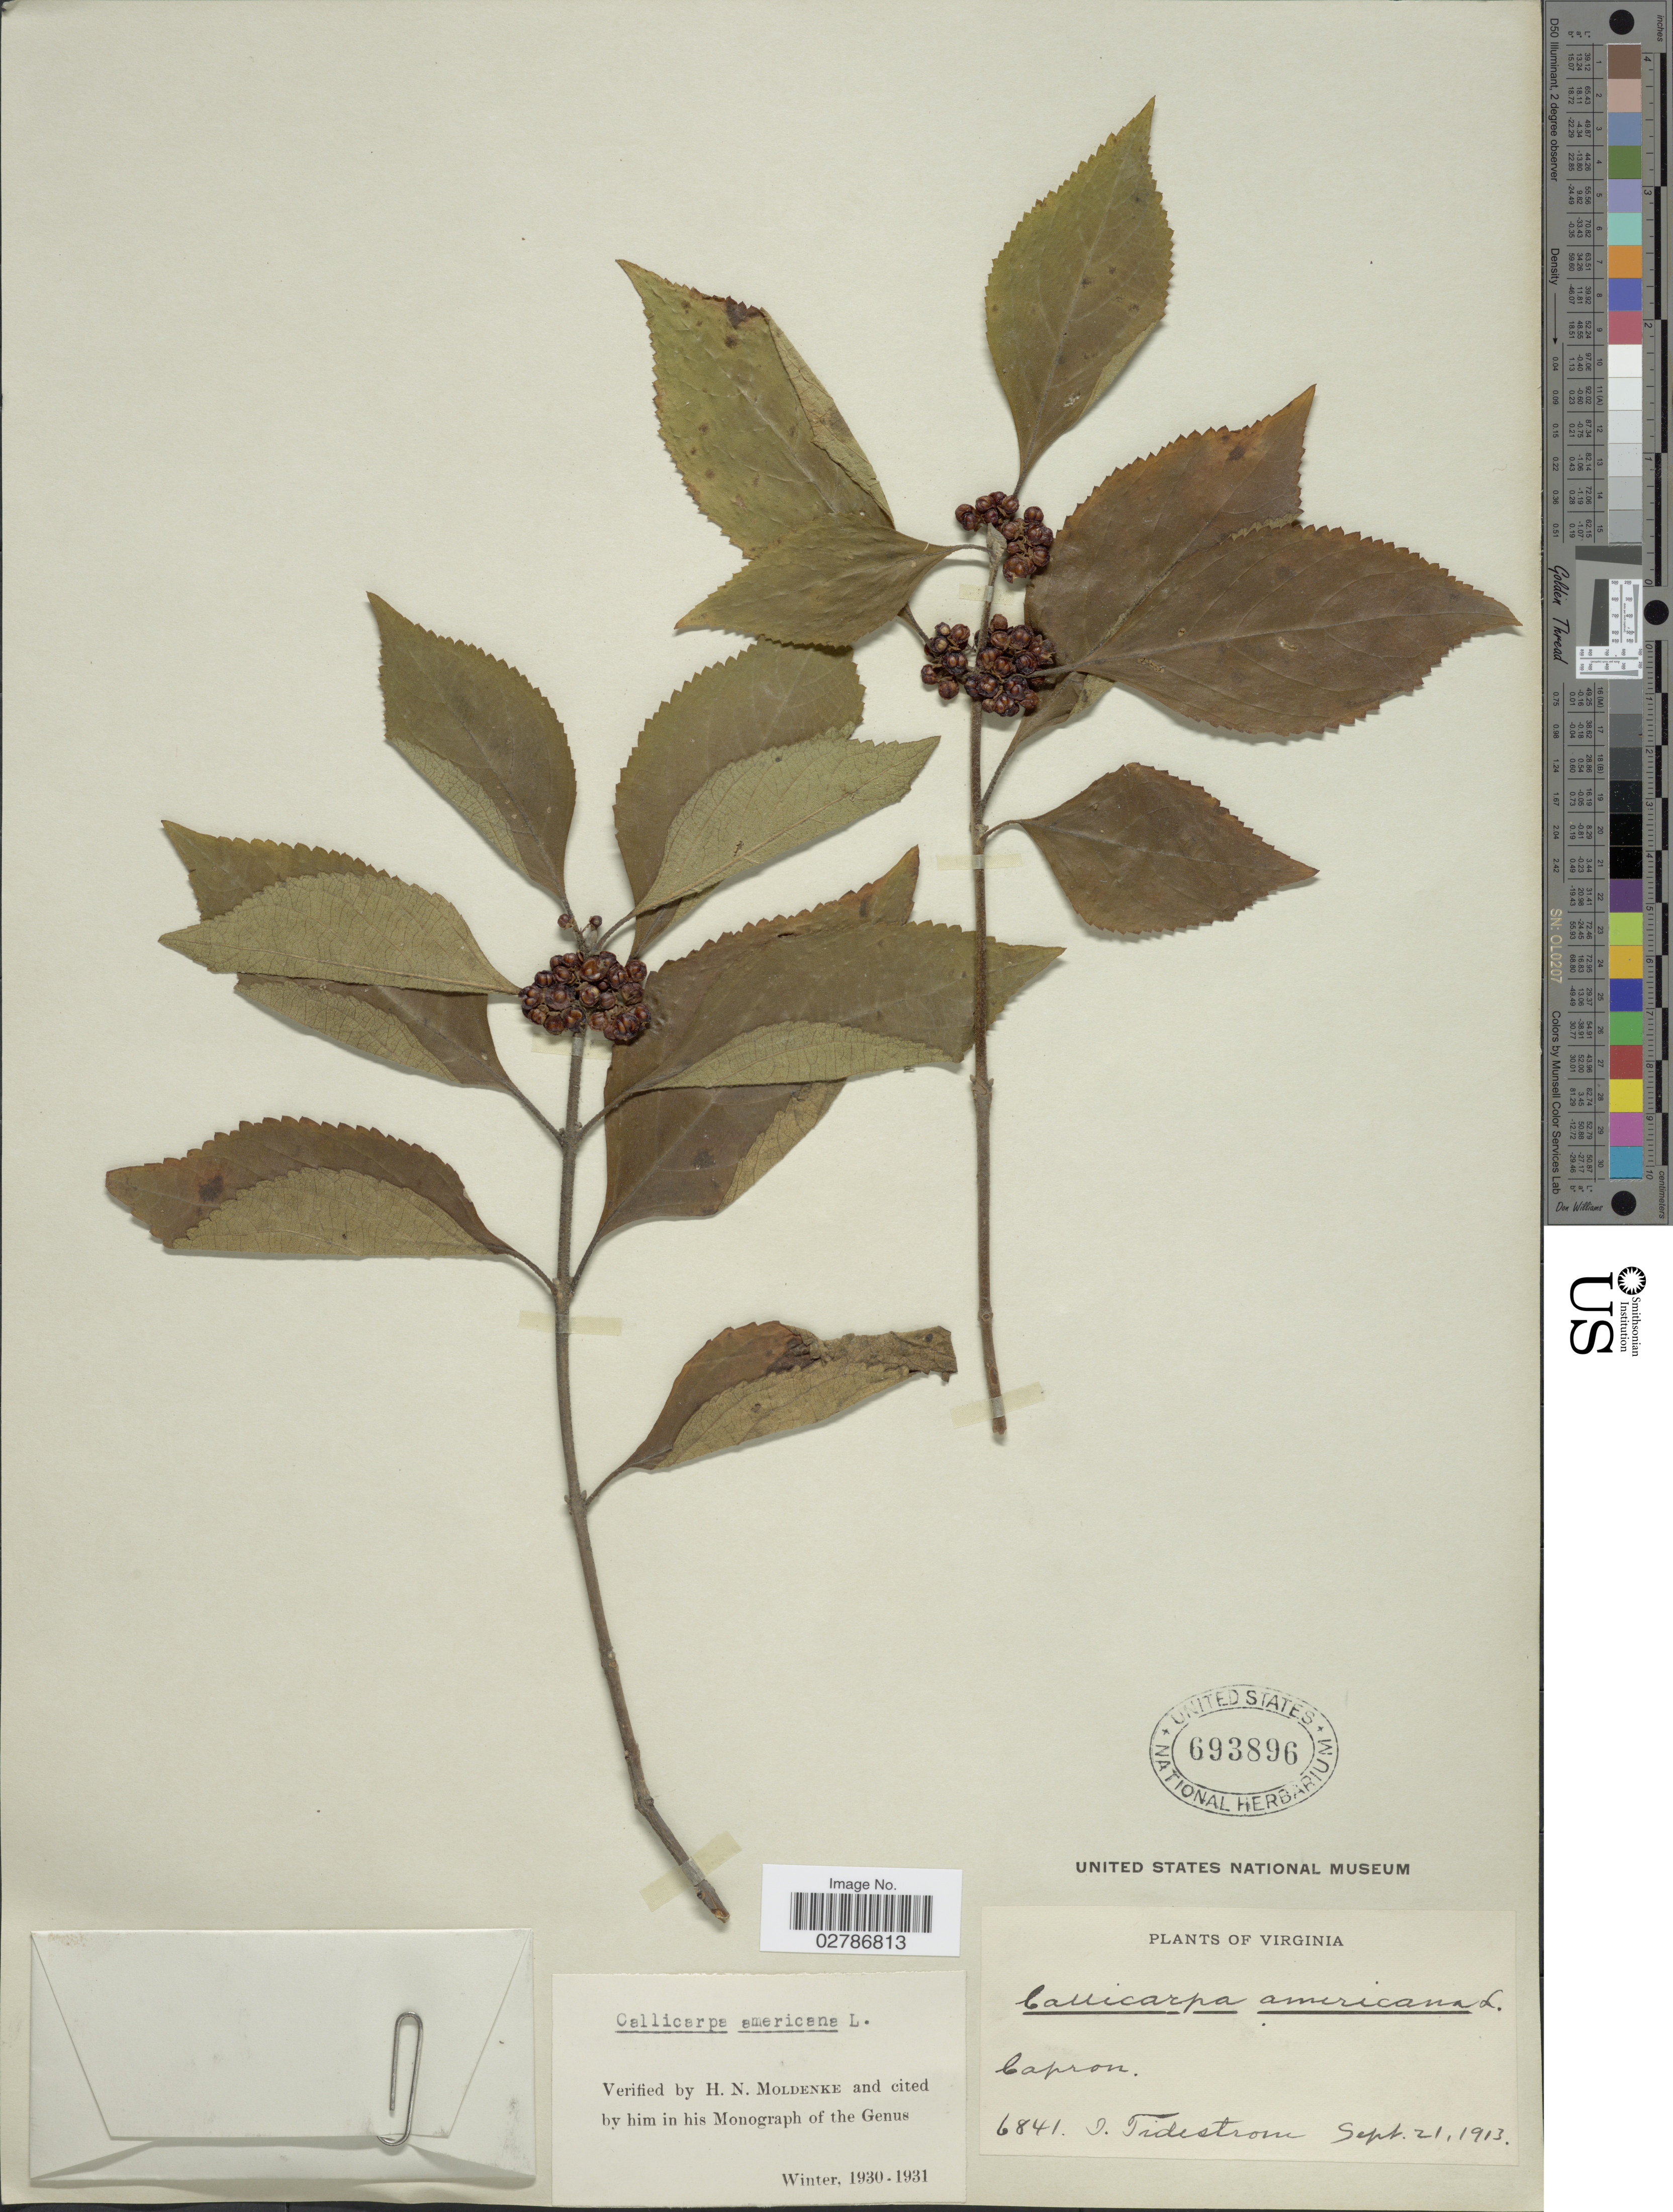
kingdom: Plantae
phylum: Tracheophyta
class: Magnoliopsida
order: Lamiales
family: Lamiaceae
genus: Callicarpa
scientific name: Callicarpa americana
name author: L.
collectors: I. F. Tidestrom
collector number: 6841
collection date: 1913-09-21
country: United States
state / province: Virginia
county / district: Southampton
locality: Capron.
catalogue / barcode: US 693896